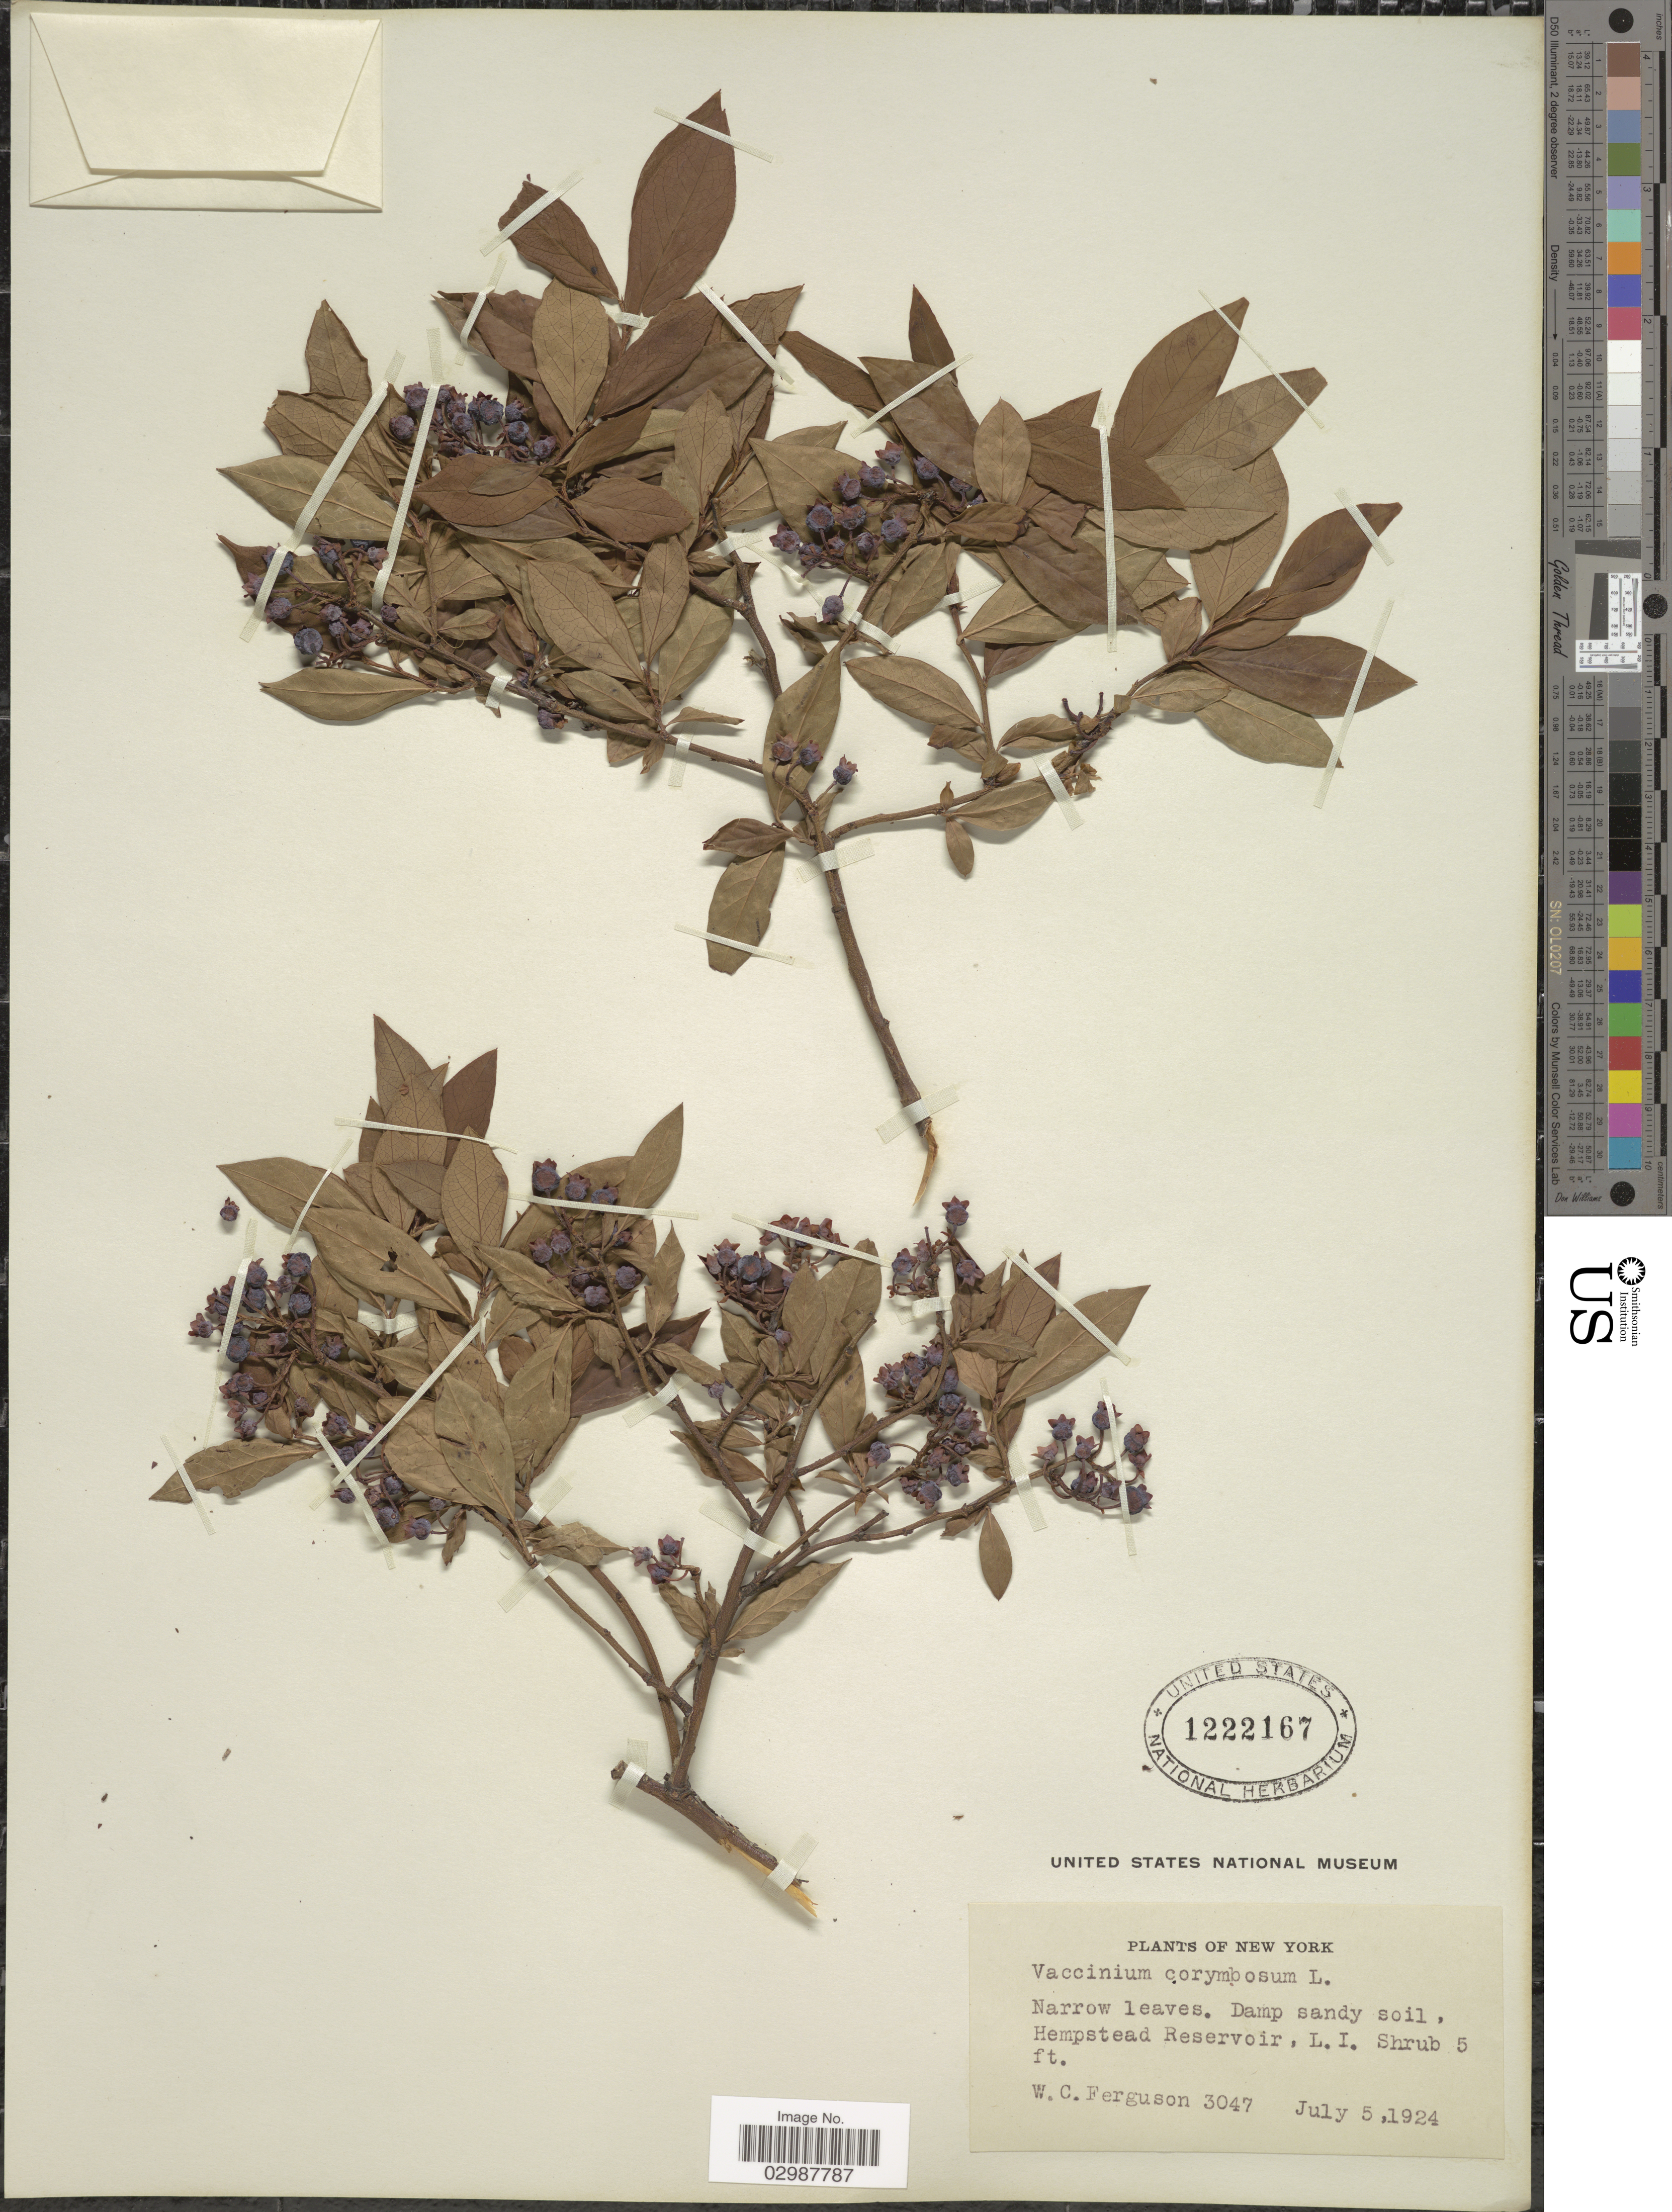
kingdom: Plantae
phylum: Tracheophyta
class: Magnoliopsida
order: Ericales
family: Ericaceae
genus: Vaccinium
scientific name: Vaccinium corymbosum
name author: L.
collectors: W. Ferguson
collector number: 3047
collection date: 1924-07-05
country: United States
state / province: New York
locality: Hempstead Reservoir, L. I.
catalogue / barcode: US 1222167